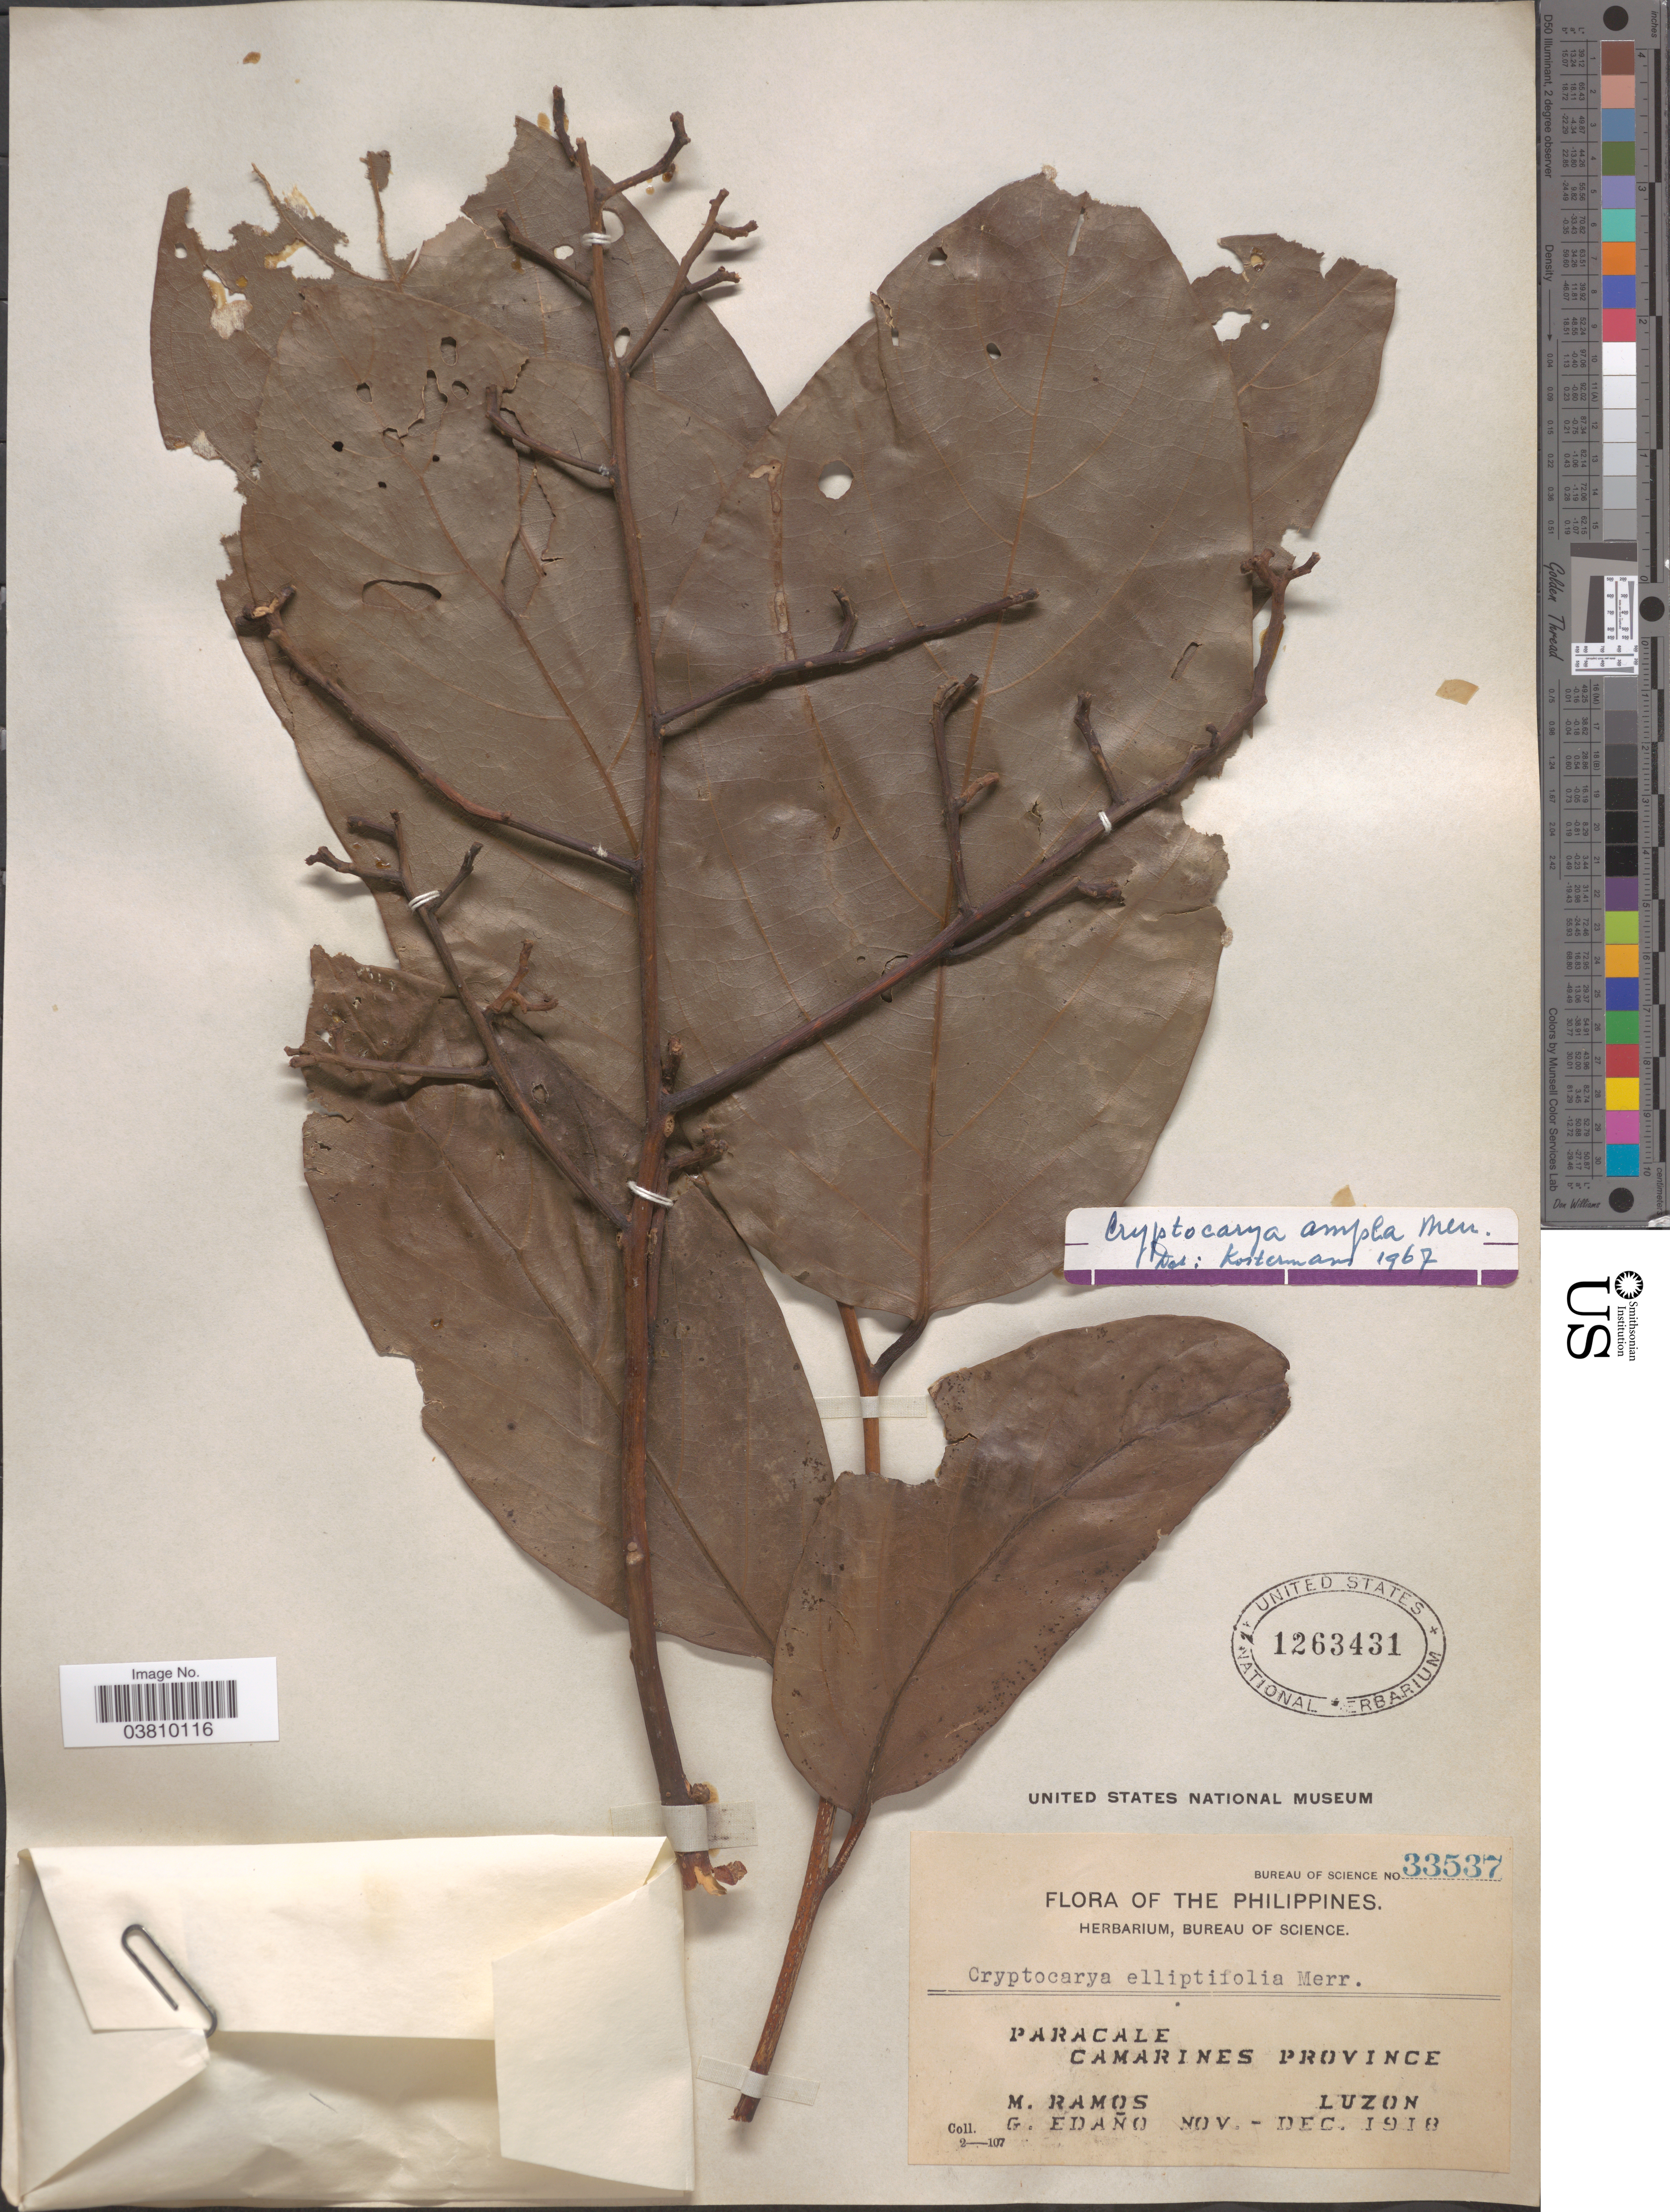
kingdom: Plantae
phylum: Tracheophyta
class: Magnoliopsida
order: Laurales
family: Lauraceae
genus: Cryptocarya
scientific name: Cryptocarya ampla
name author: Merr.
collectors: M. Ramos & G. Edaño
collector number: Bureau of Science 33537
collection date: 1918-11/1918-12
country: Philippines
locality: Paracale, Camarines Province, Luzon.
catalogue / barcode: US 1263431